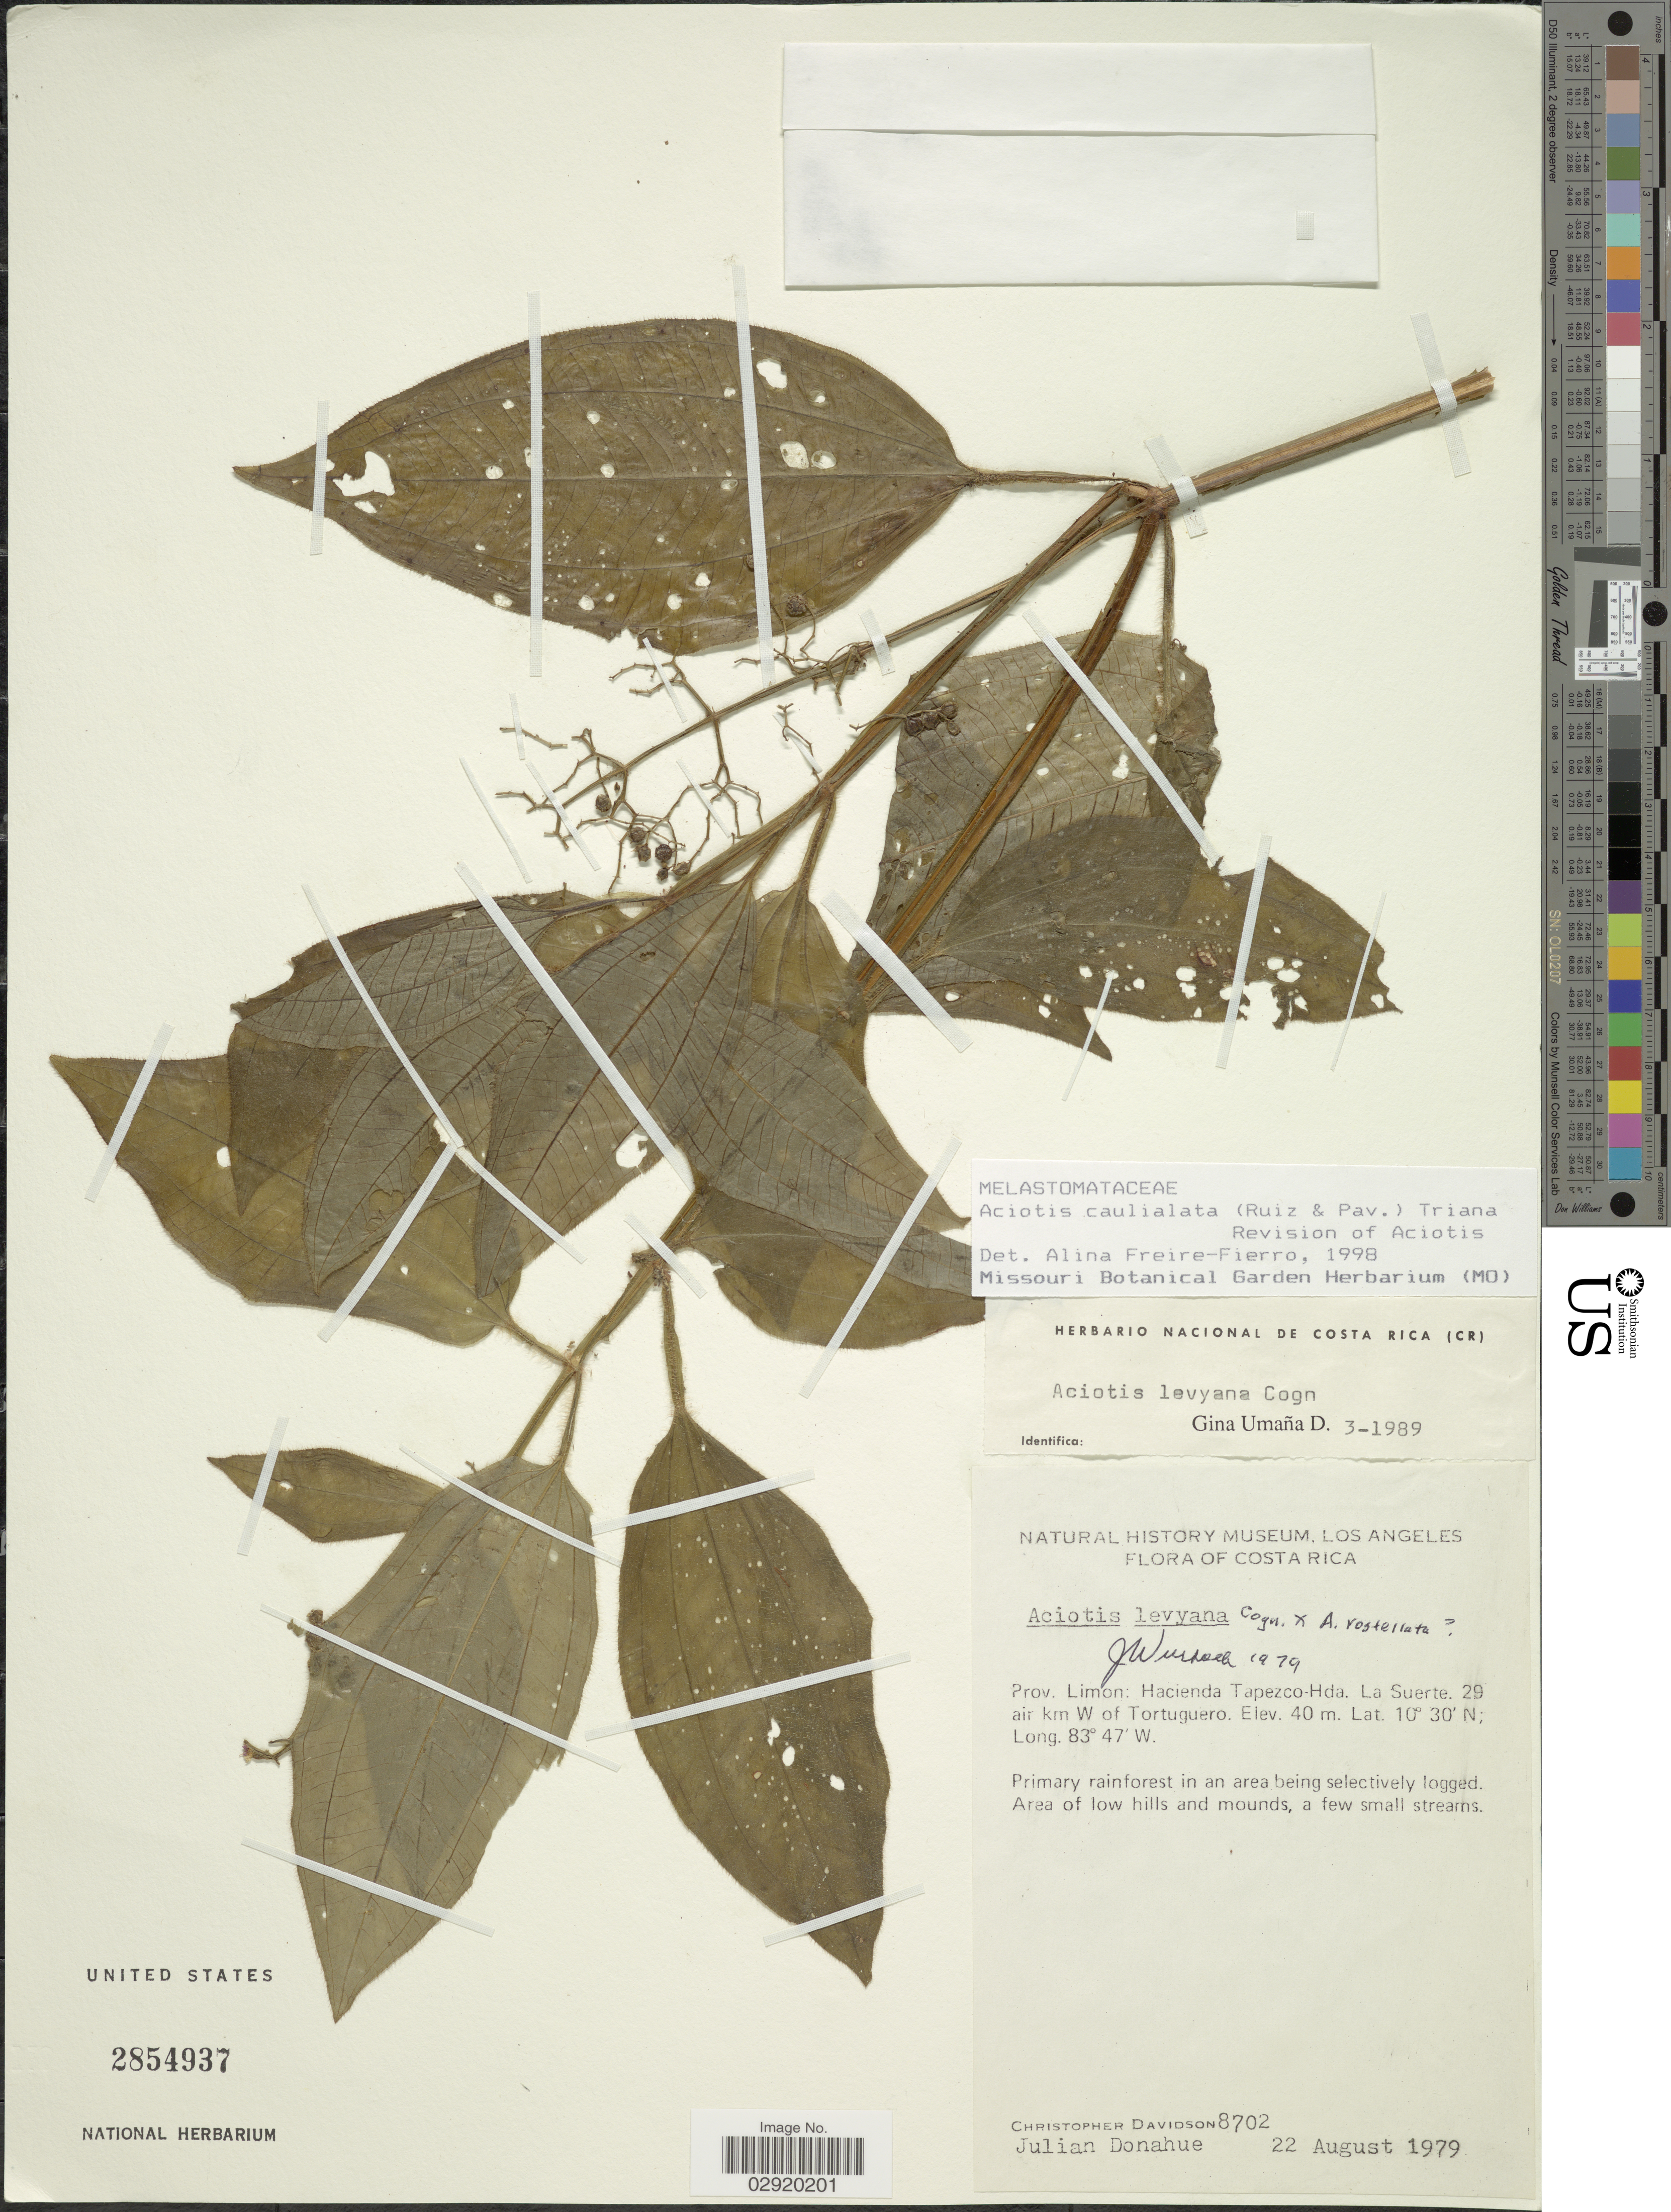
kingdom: Plantae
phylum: Tracheophyta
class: Magnoliopsida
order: Myrtales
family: Melastomataceae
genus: Aciotis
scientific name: Aciotis rubricaulis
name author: (Mart. ex DC.) Triana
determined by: Nunes da Silva, Diego, (RB), Jardim Botanico do Rio de Janeiro - Herbario (BRAZIL)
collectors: C. Davidson & J. Donahue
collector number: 8702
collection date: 1979-08-22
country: Costa Rica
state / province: Limón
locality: Hacienda Tapzco-Hda. La Suerte. 29 air km W of Tortuguero.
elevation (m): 40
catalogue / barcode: US 2854937